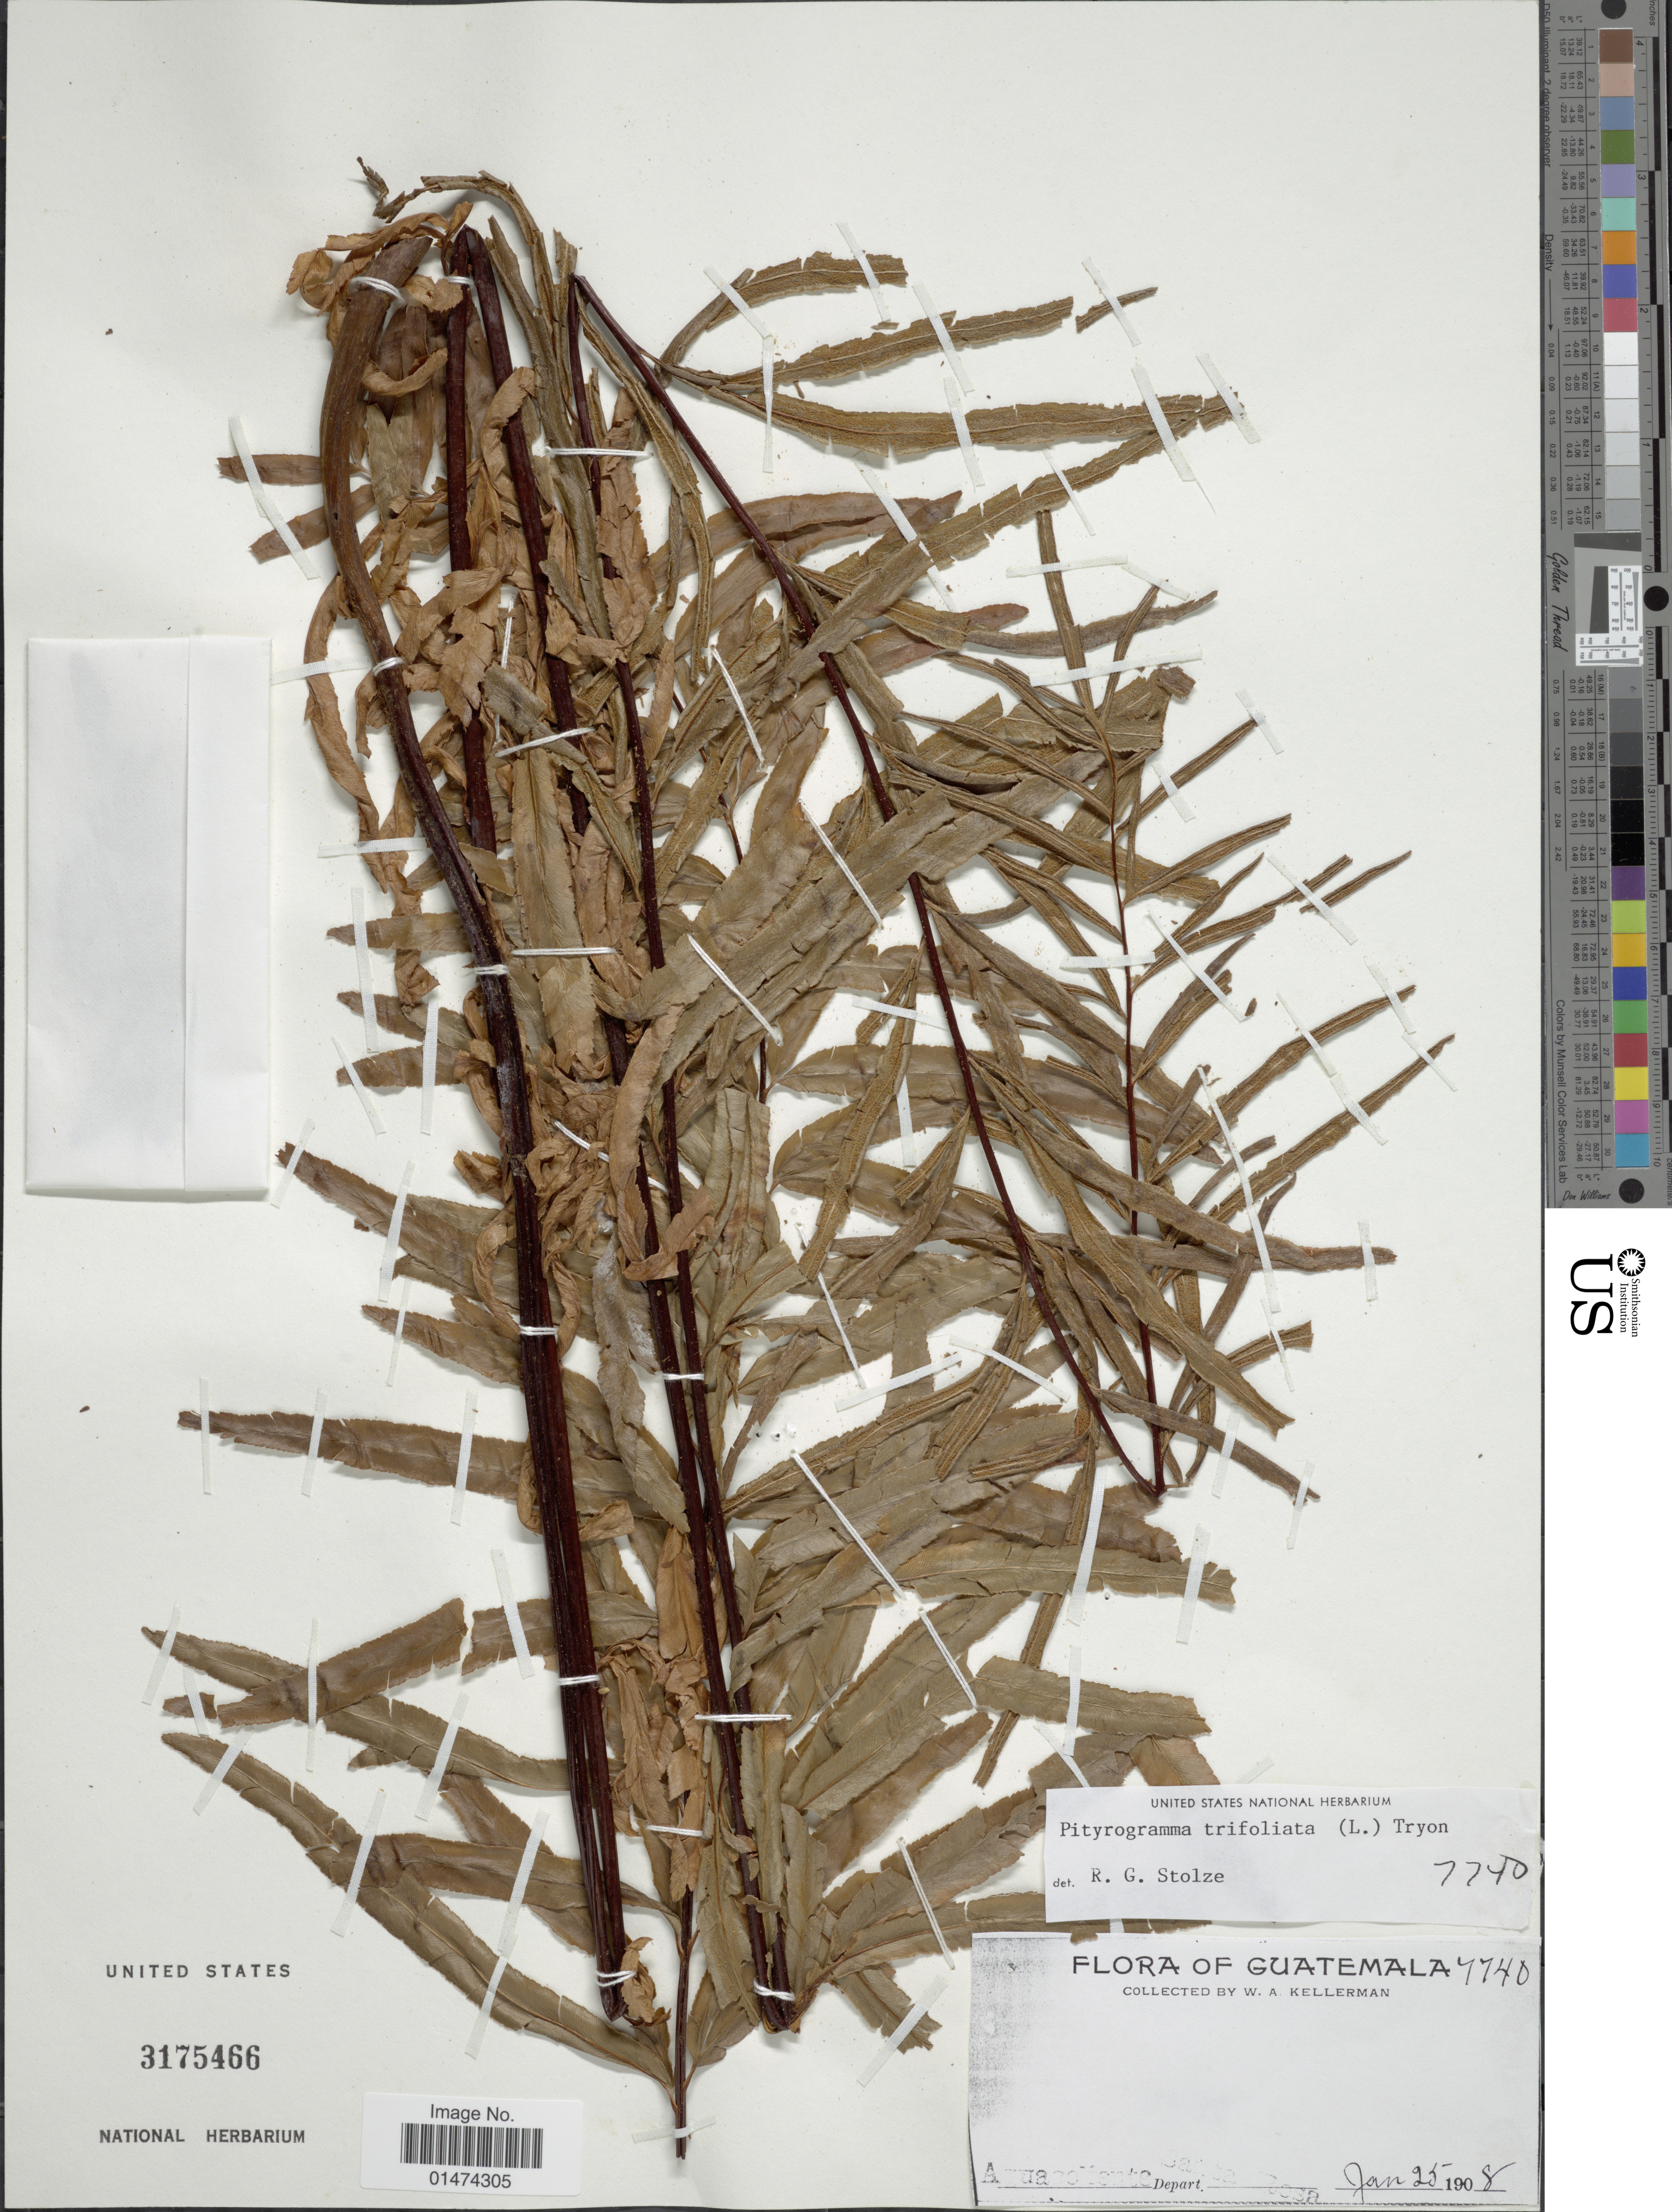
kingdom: Plantae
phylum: Tracheophyta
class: Polypodiopsida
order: Polypodiales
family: Pteridaceae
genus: Pityrogramma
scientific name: Pityrogramma trifoliata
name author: (L.) R.M. Tryon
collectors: W. A. Kellermann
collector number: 7740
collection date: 1908-01-25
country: Guatemala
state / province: Guatemala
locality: Flora of Guatemala, A [illegible text]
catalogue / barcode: US 3175466